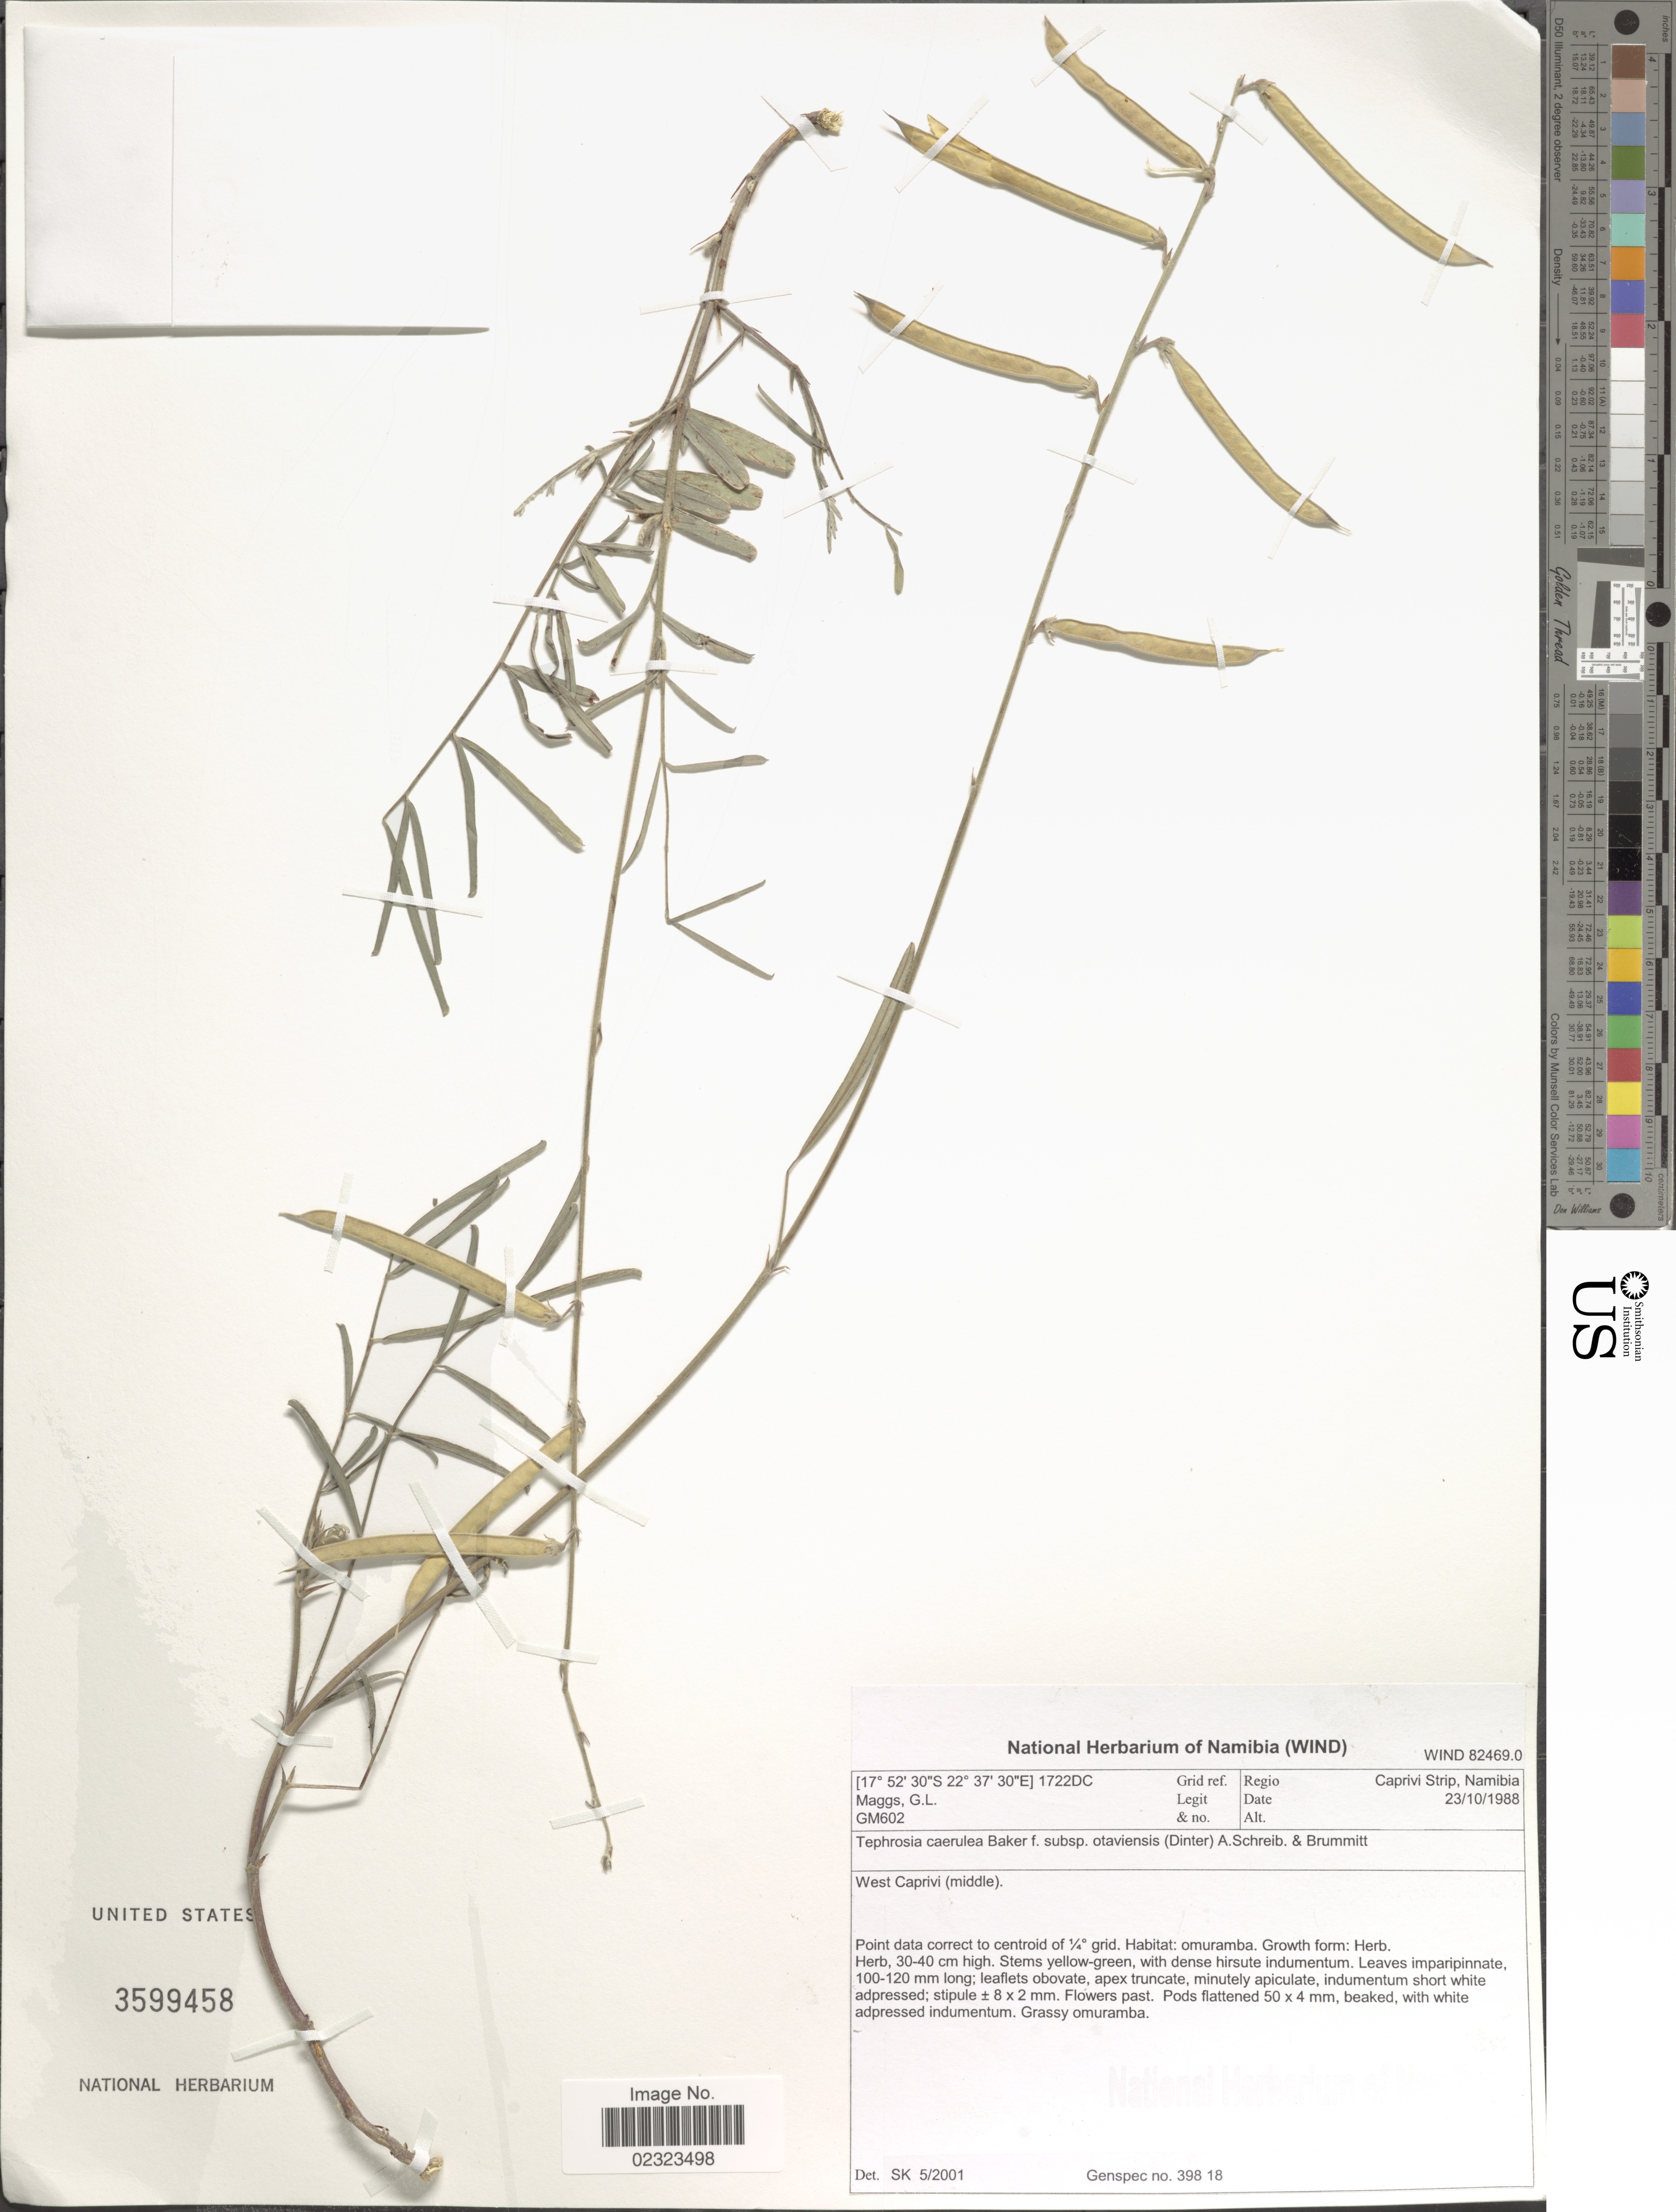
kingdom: Plantae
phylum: Tracheophyta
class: Magnoliopsida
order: Fabales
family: Fabaceae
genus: Tephrosia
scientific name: Tephrosia caerulea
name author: Baker f.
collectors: G. Maggs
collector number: GM602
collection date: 1988-10-23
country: Namibia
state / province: Caprivi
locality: Caprivi Strip, West Caprivi (middle).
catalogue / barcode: US 3599458